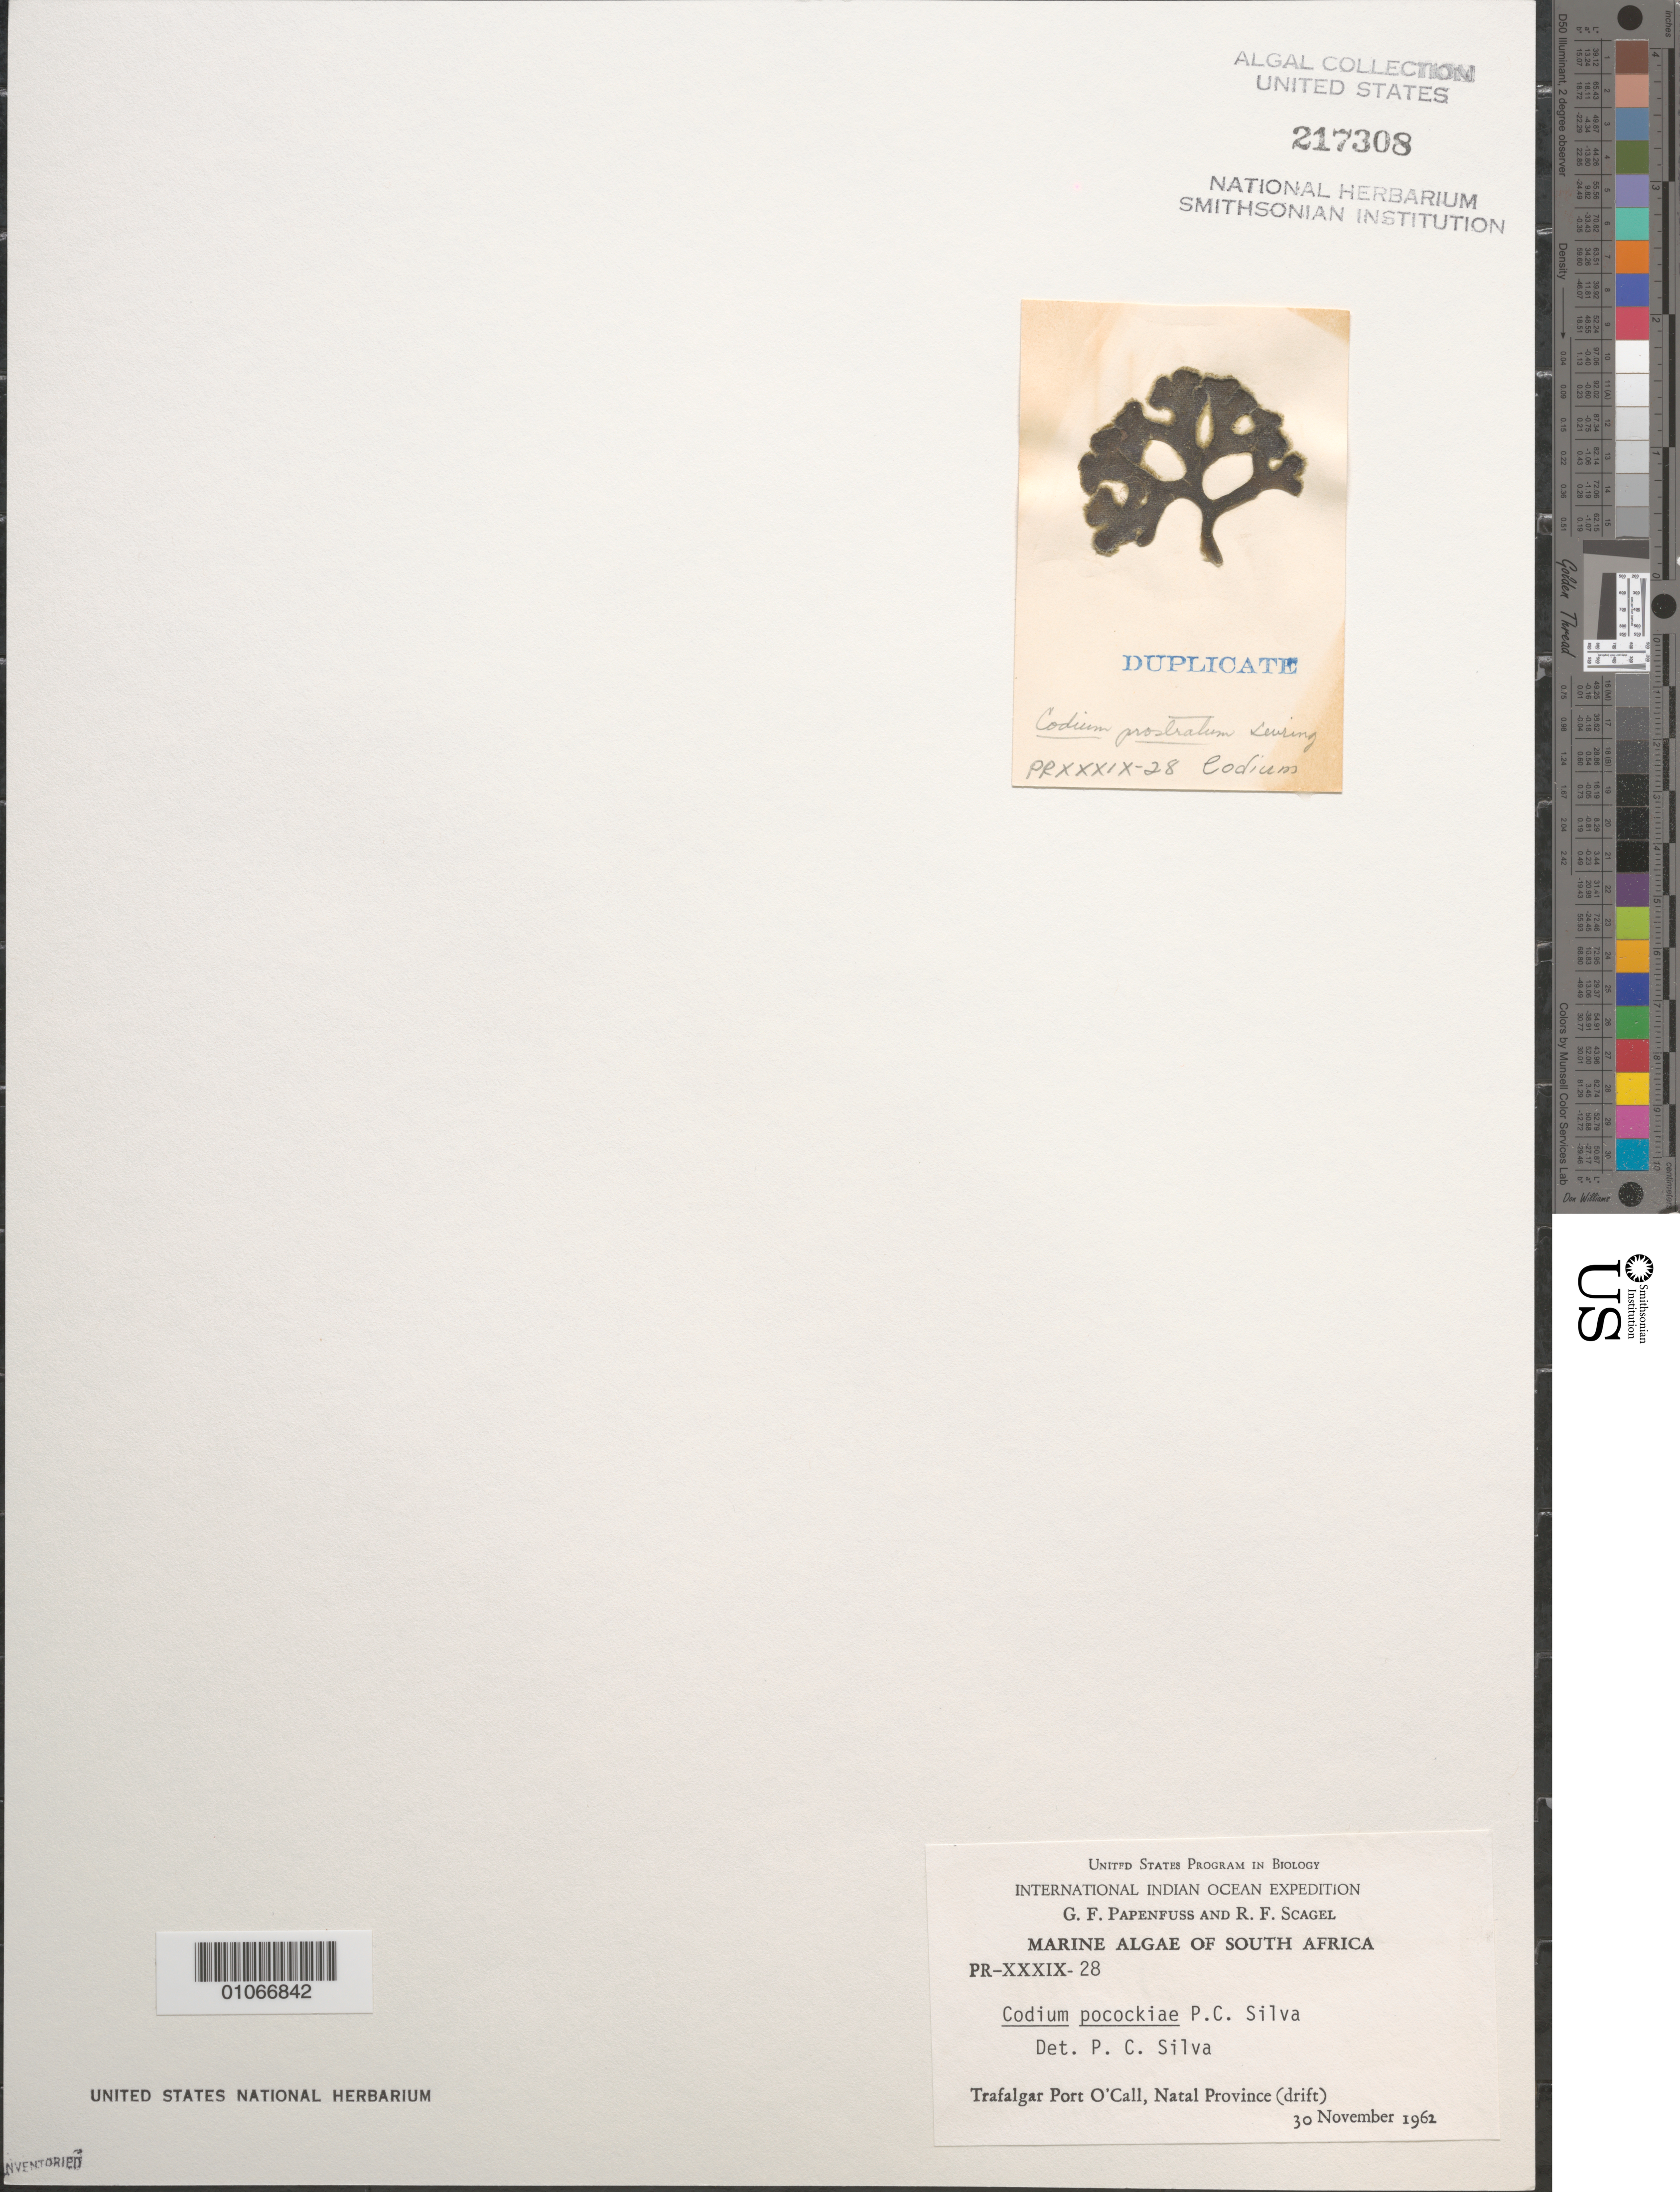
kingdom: Plantae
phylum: Chlorophyta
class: Ulvophyceae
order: Bryopsidales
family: Codiaceae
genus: Codium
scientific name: Codium pocockiae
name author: P.C. Silva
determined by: Silva, P. C.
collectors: G. Papenfuss & R. F. Scagel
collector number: PR-XXXIX-28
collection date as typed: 30 Nov 1962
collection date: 1962-11-30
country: South Africa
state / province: KwaZulu-Natal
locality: Trafalgar Port O'Call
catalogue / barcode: US 217308